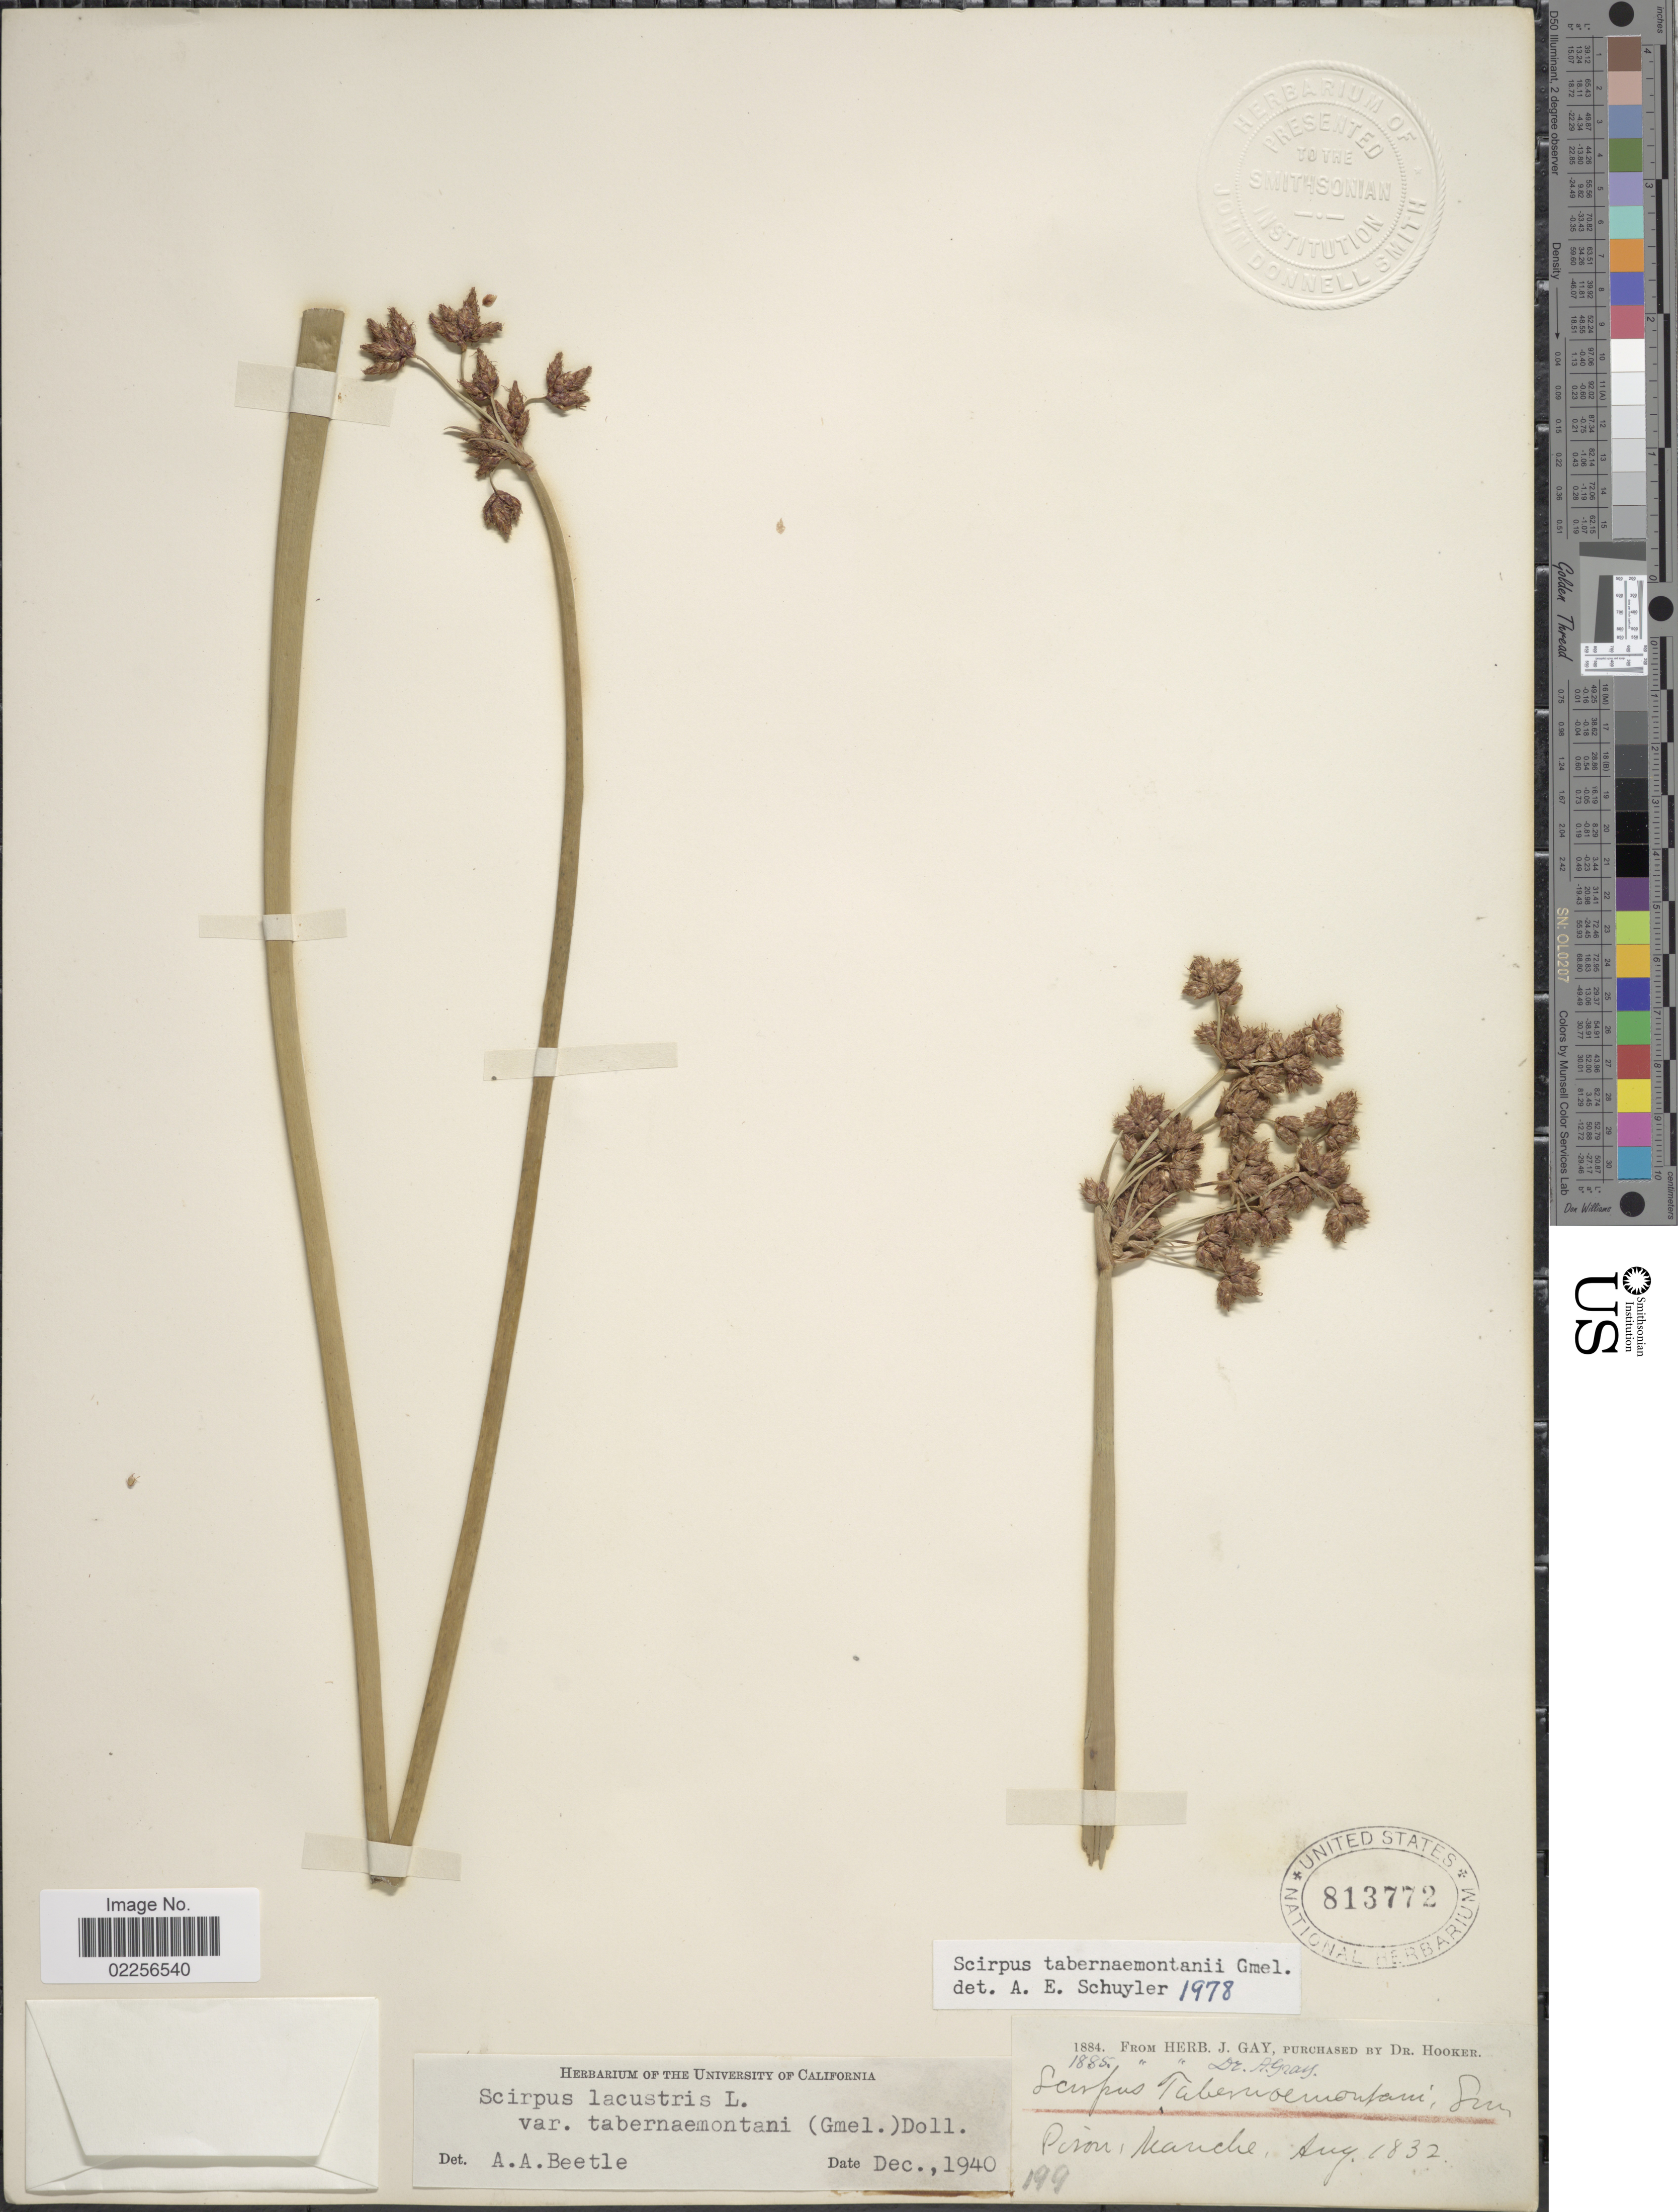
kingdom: Plantae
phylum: Tracheophyta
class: Liliopsida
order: Poales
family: Cyperaceae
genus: Schoenoplectus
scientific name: Schoenoplectus tabernaemontani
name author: (C.C. Gmel.) Palla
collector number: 199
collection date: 1832-08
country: France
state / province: Normandie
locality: Piron, Manche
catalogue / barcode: US 813772